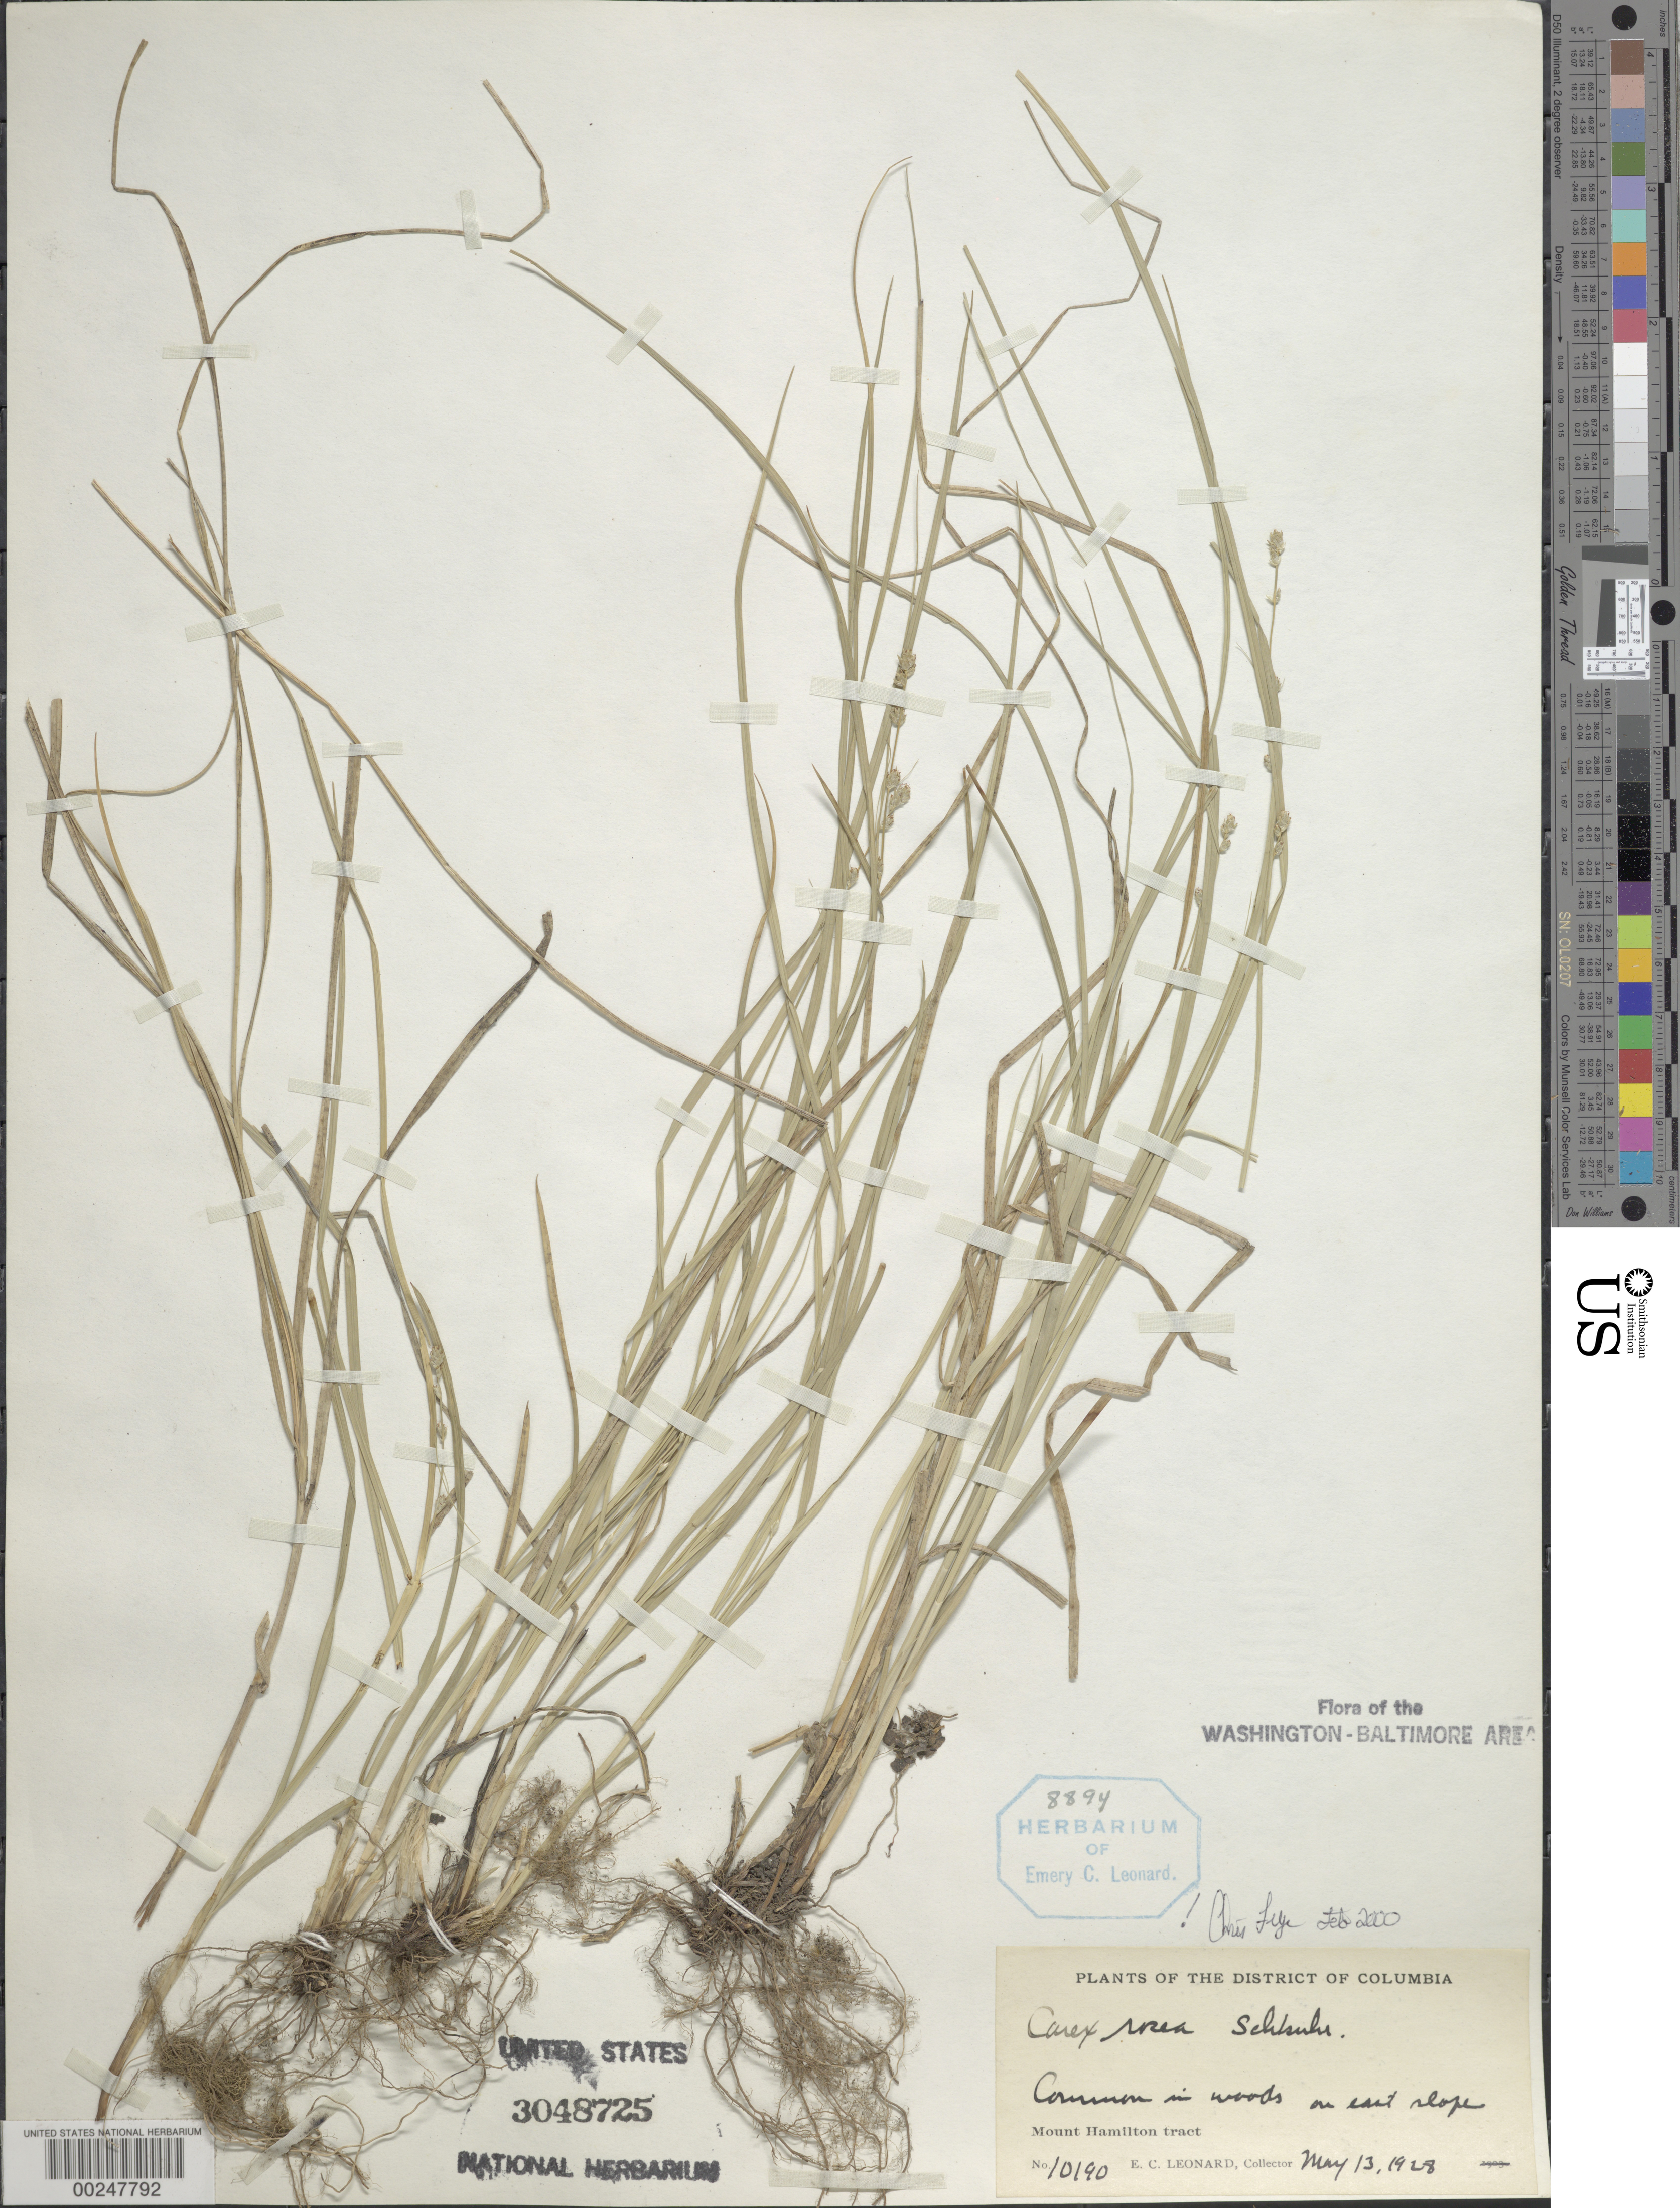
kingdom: Plantae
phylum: Tracheophyta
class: Liliopsida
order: Poales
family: Cyperaceae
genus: Carex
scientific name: Carex rosea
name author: Willd.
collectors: E. C. Leonard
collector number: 10190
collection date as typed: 13 May 1928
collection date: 1928-05-13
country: United States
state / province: District of Columbia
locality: Mount Hamilton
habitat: In woods, on east slope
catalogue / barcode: US 3048725